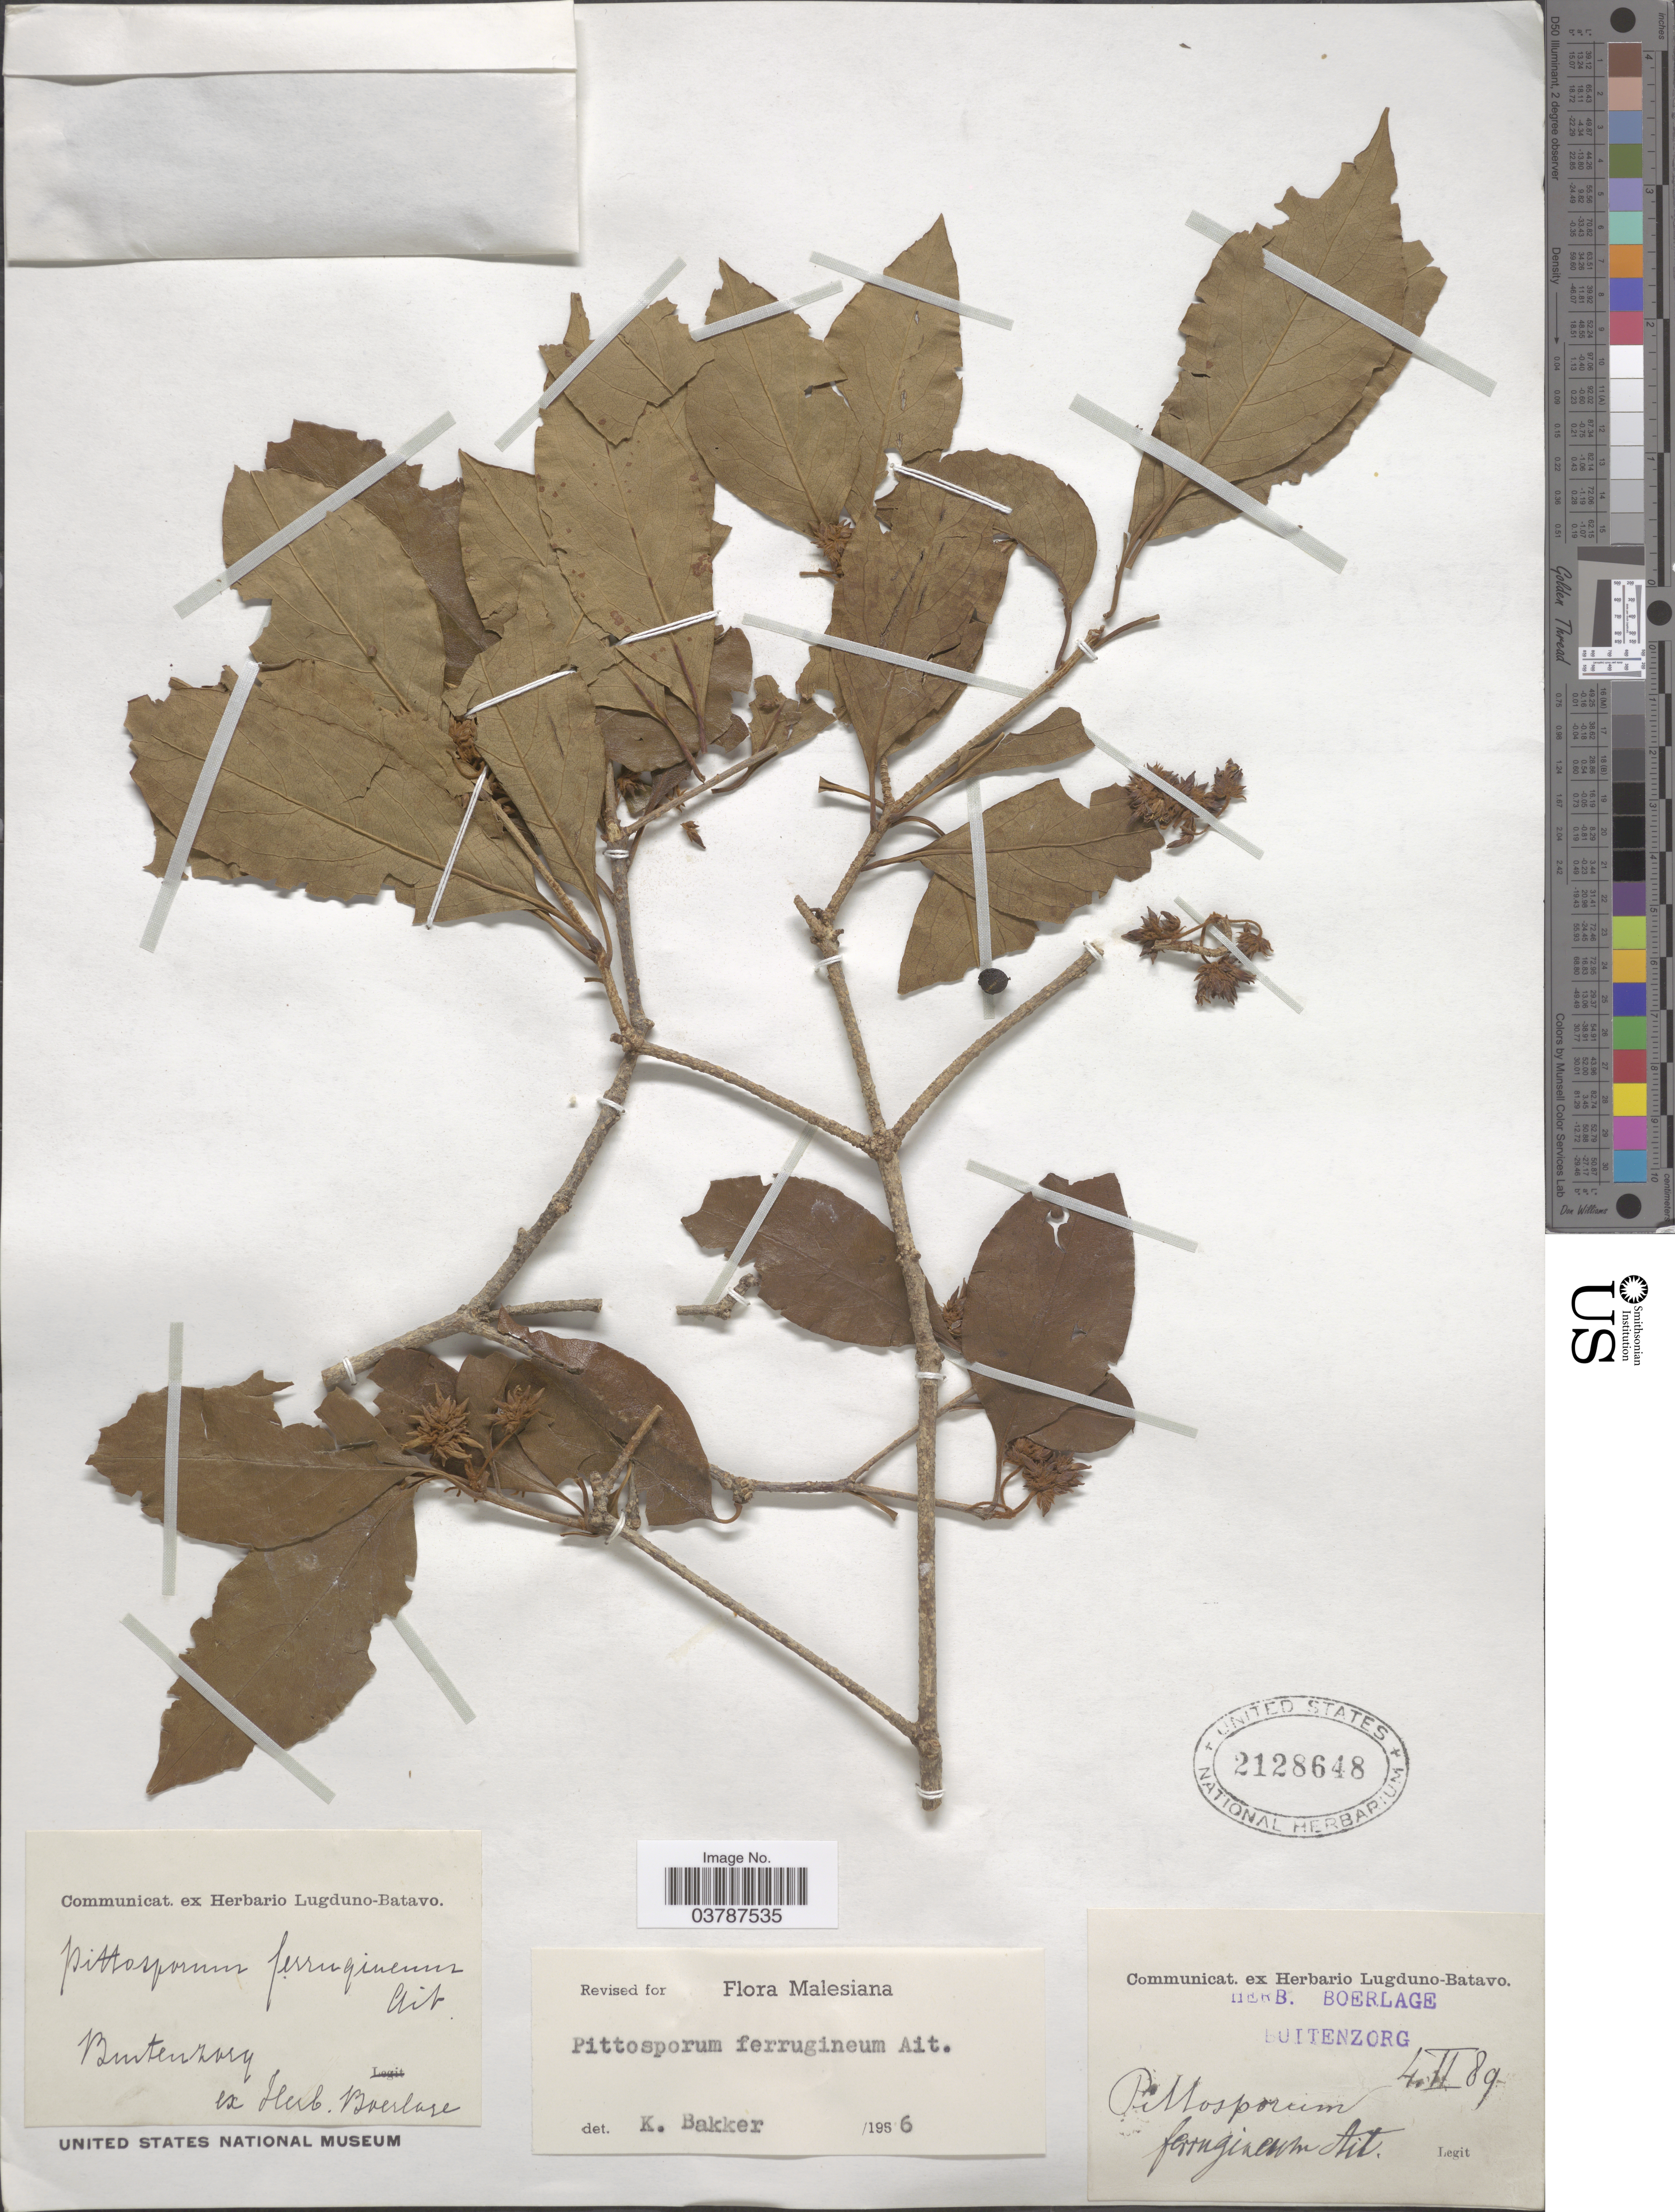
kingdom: Plantae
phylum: Tracheophyta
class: Magnoliopsida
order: Apiales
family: Pittosporaceae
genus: Pittosporum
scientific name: Pittosporum ferrugineum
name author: Dryand. ex Aiton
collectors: Ex herb. Boerlage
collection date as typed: Transcribed d/m/y: 4/2/89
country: Indonesia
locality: Buitenzorg.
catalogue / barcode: US 2128648